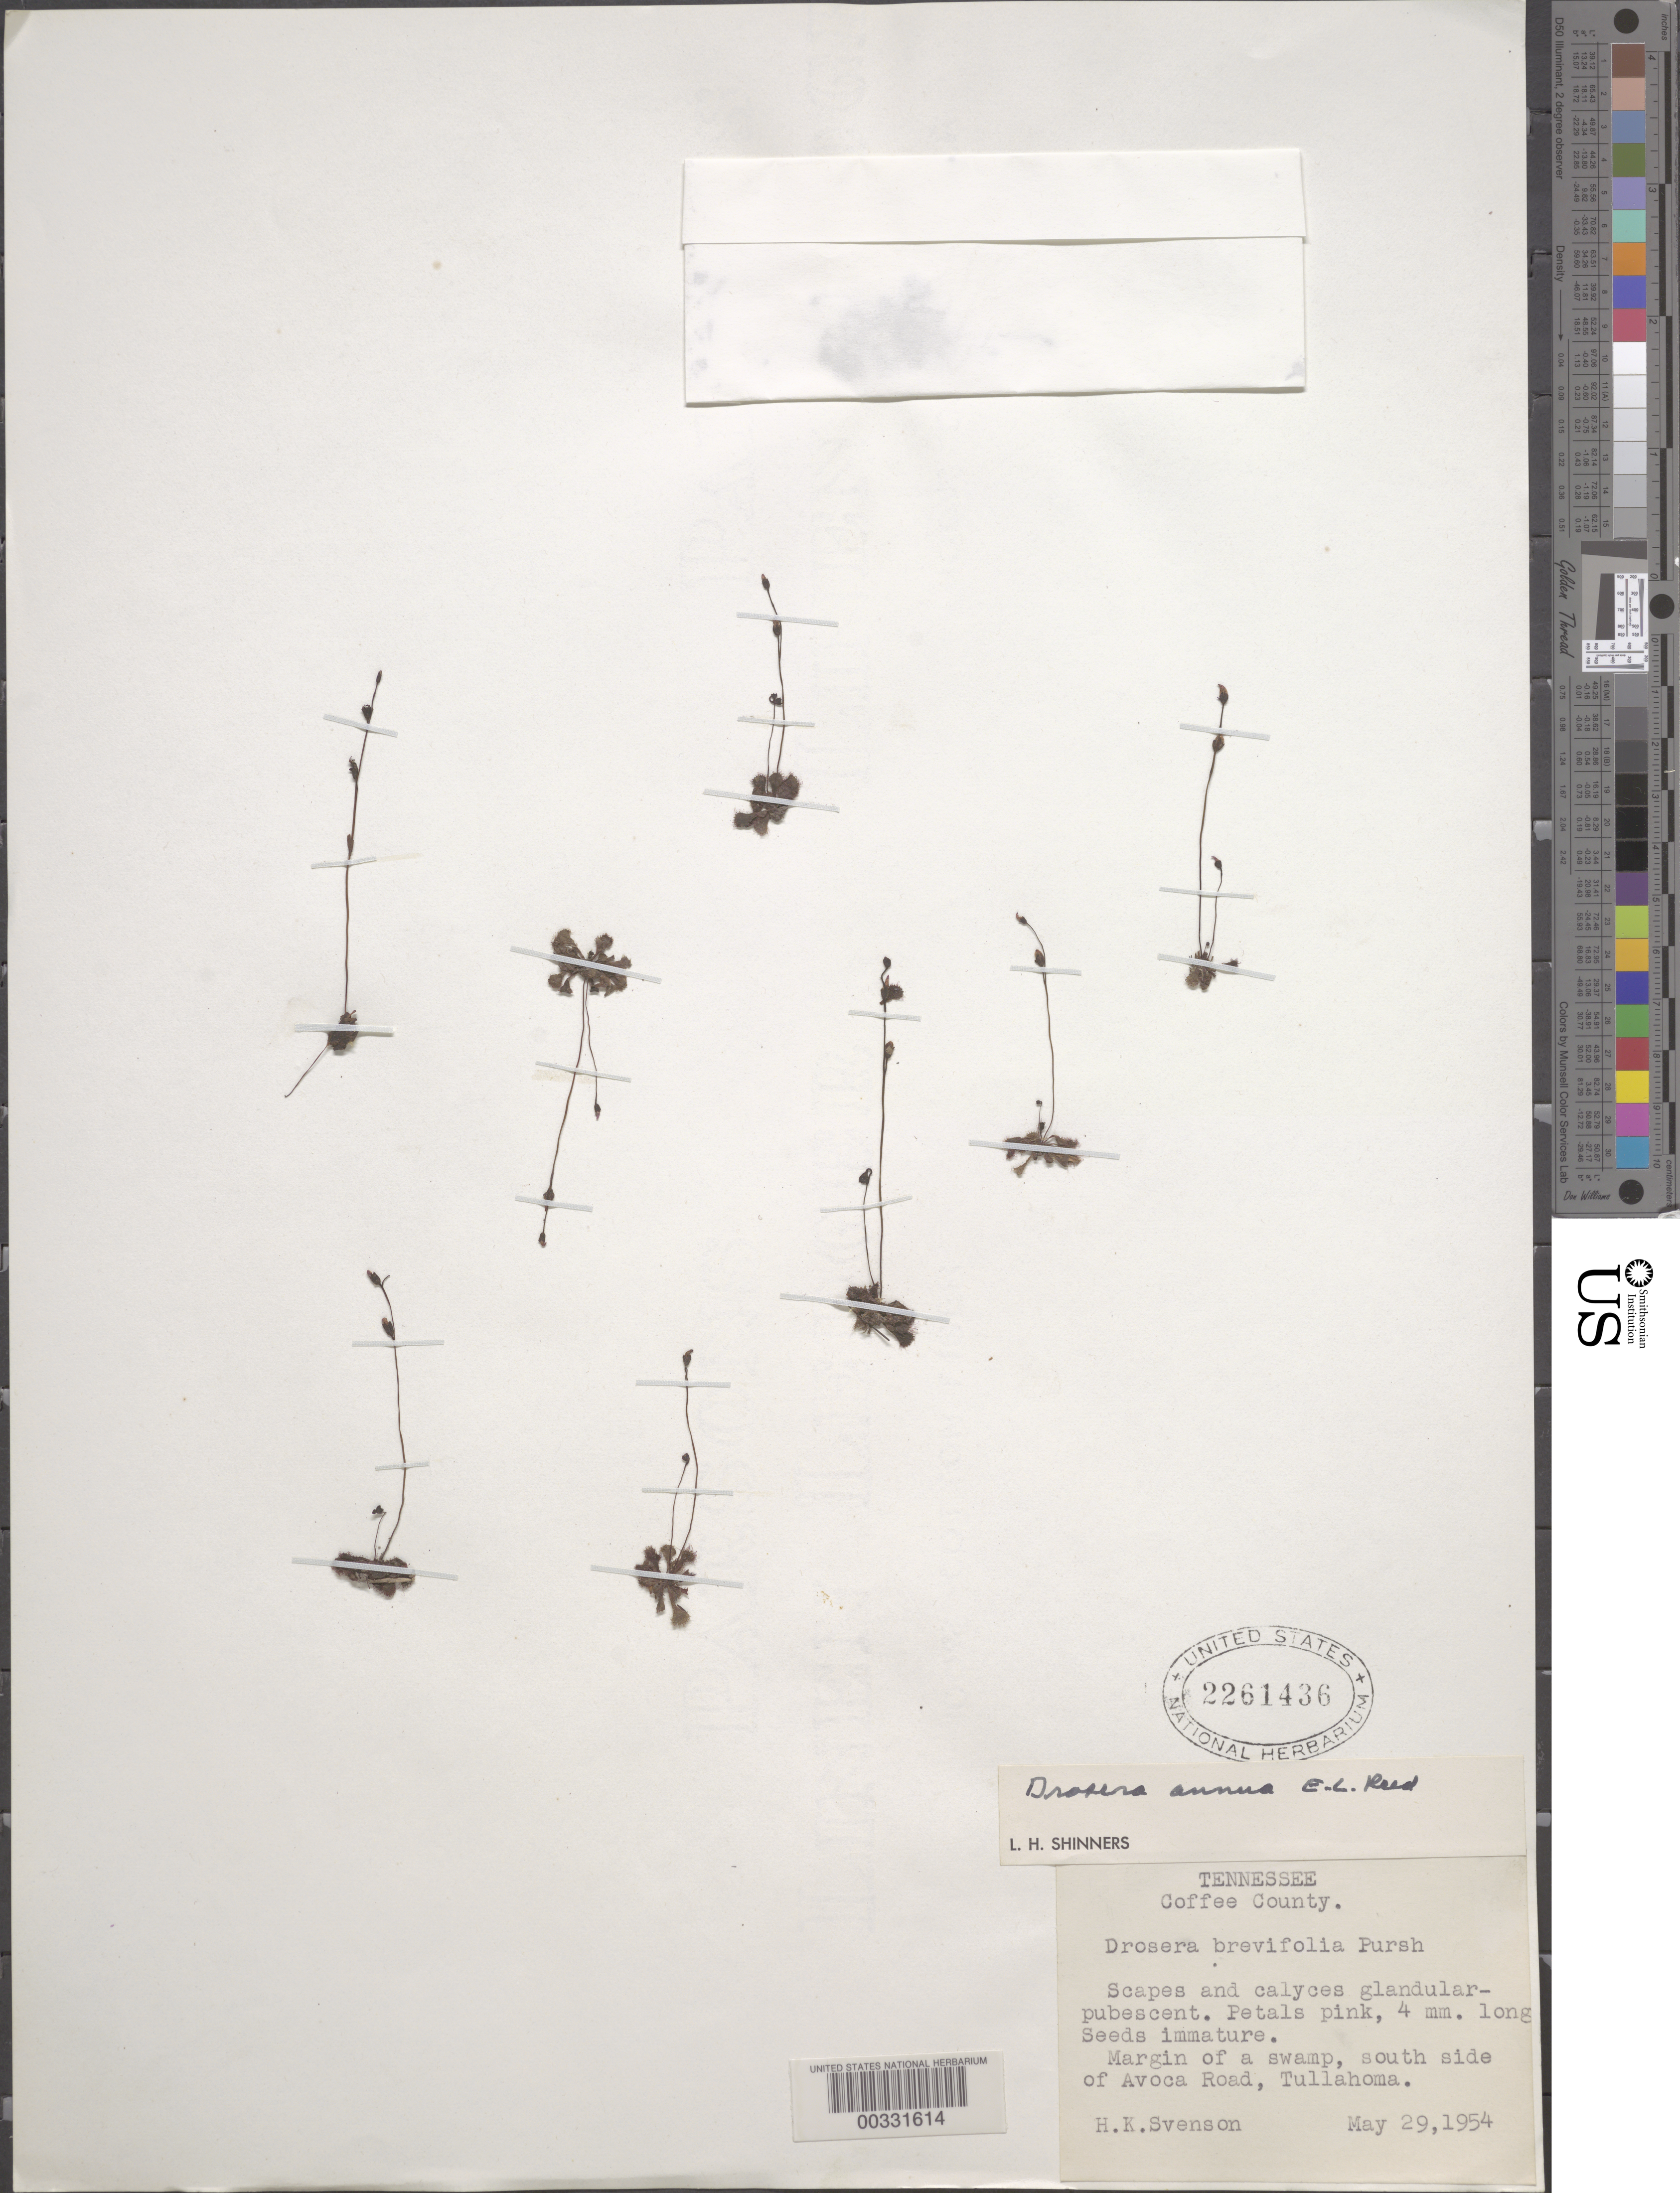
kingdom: Plantae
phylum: Tracheophyta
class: Magnoliopsida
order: Caryophyllales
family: Droseraceae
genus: Drosera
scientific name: Drosera annua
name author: E.L. Reed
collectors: H. Svenson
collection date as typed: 29 May 1954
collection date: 1954-05-29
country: United States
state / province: Tennessee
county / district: Coffee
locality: South side of avoca road, tullahoma.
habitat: Margin of a swamp.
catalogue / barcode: US 2261436